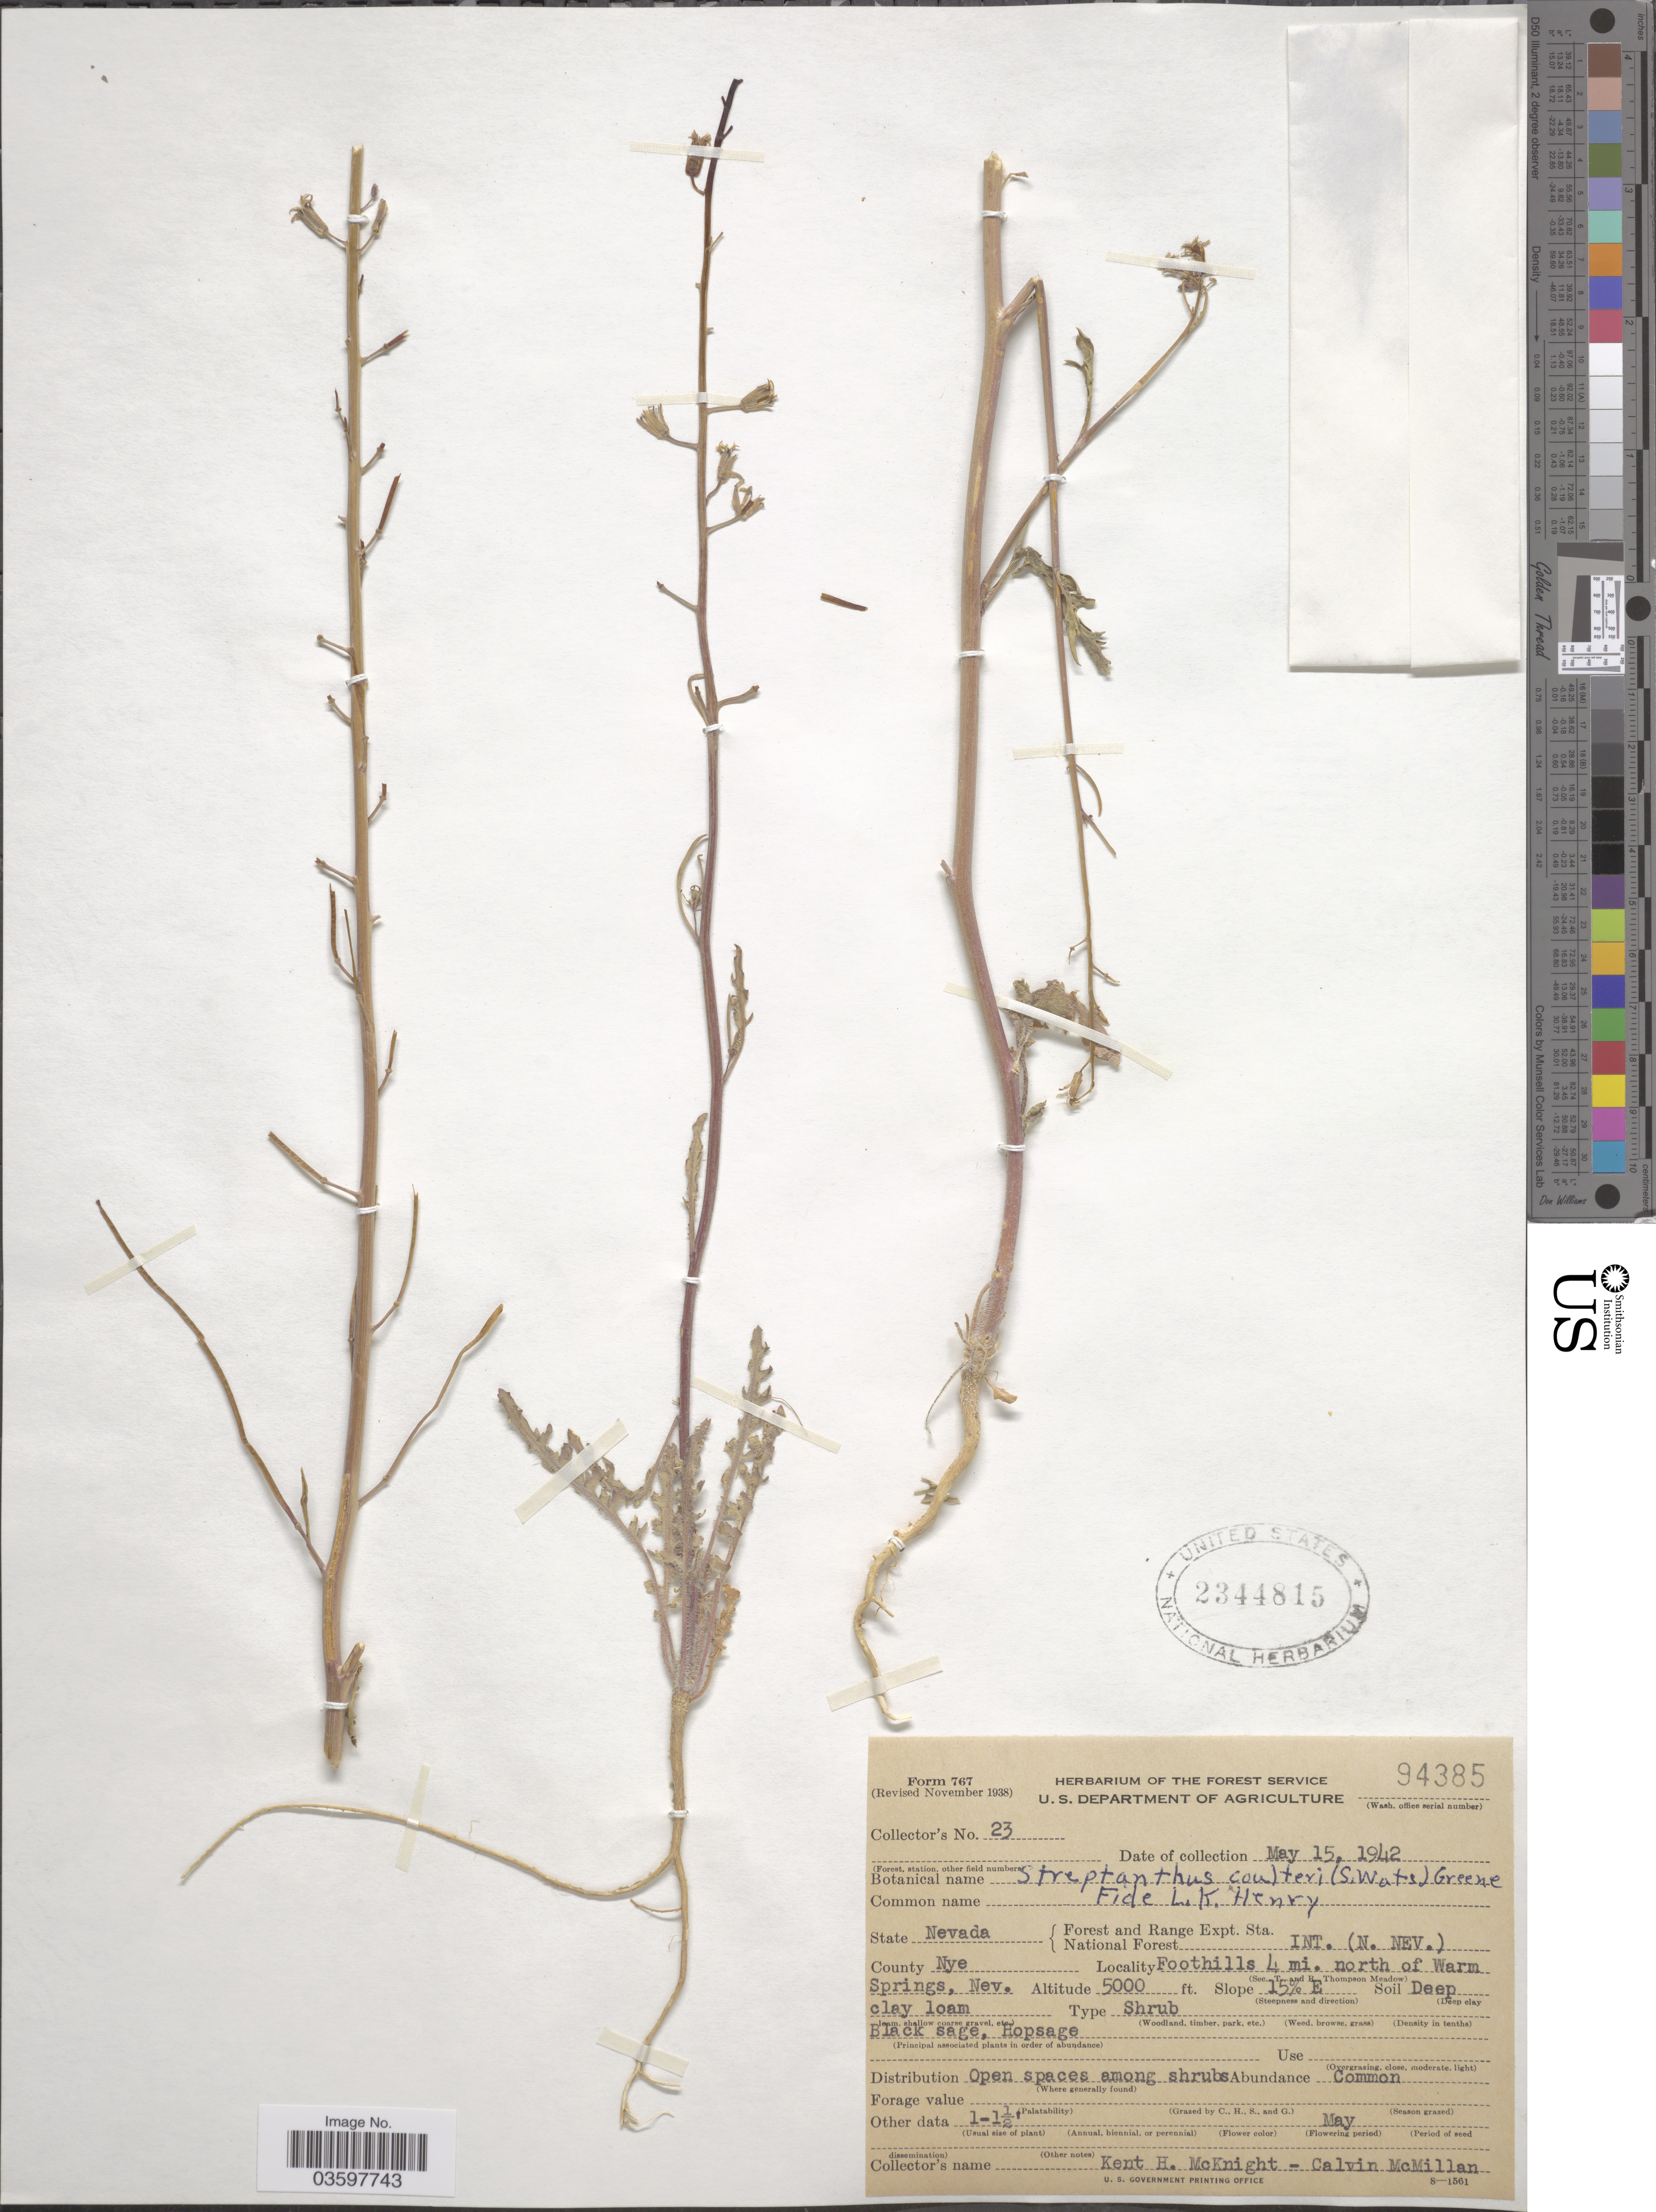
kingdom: Plantae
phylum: Tracheophyta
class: Magnoliopsida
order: Brassicales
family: Brassicaceae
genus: Streptanthus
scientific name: Streptanthus sp.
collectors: K. McKnight & C. McMillan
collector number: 23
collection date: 1942-05-15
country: United States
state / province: Nevada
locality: Forest and Range Expt. Sta. National Forest Int. (N. Nev.). County Nye. Foothills 4 mi. north of Warm Springs.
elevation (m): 1524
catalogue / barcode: US 2344815